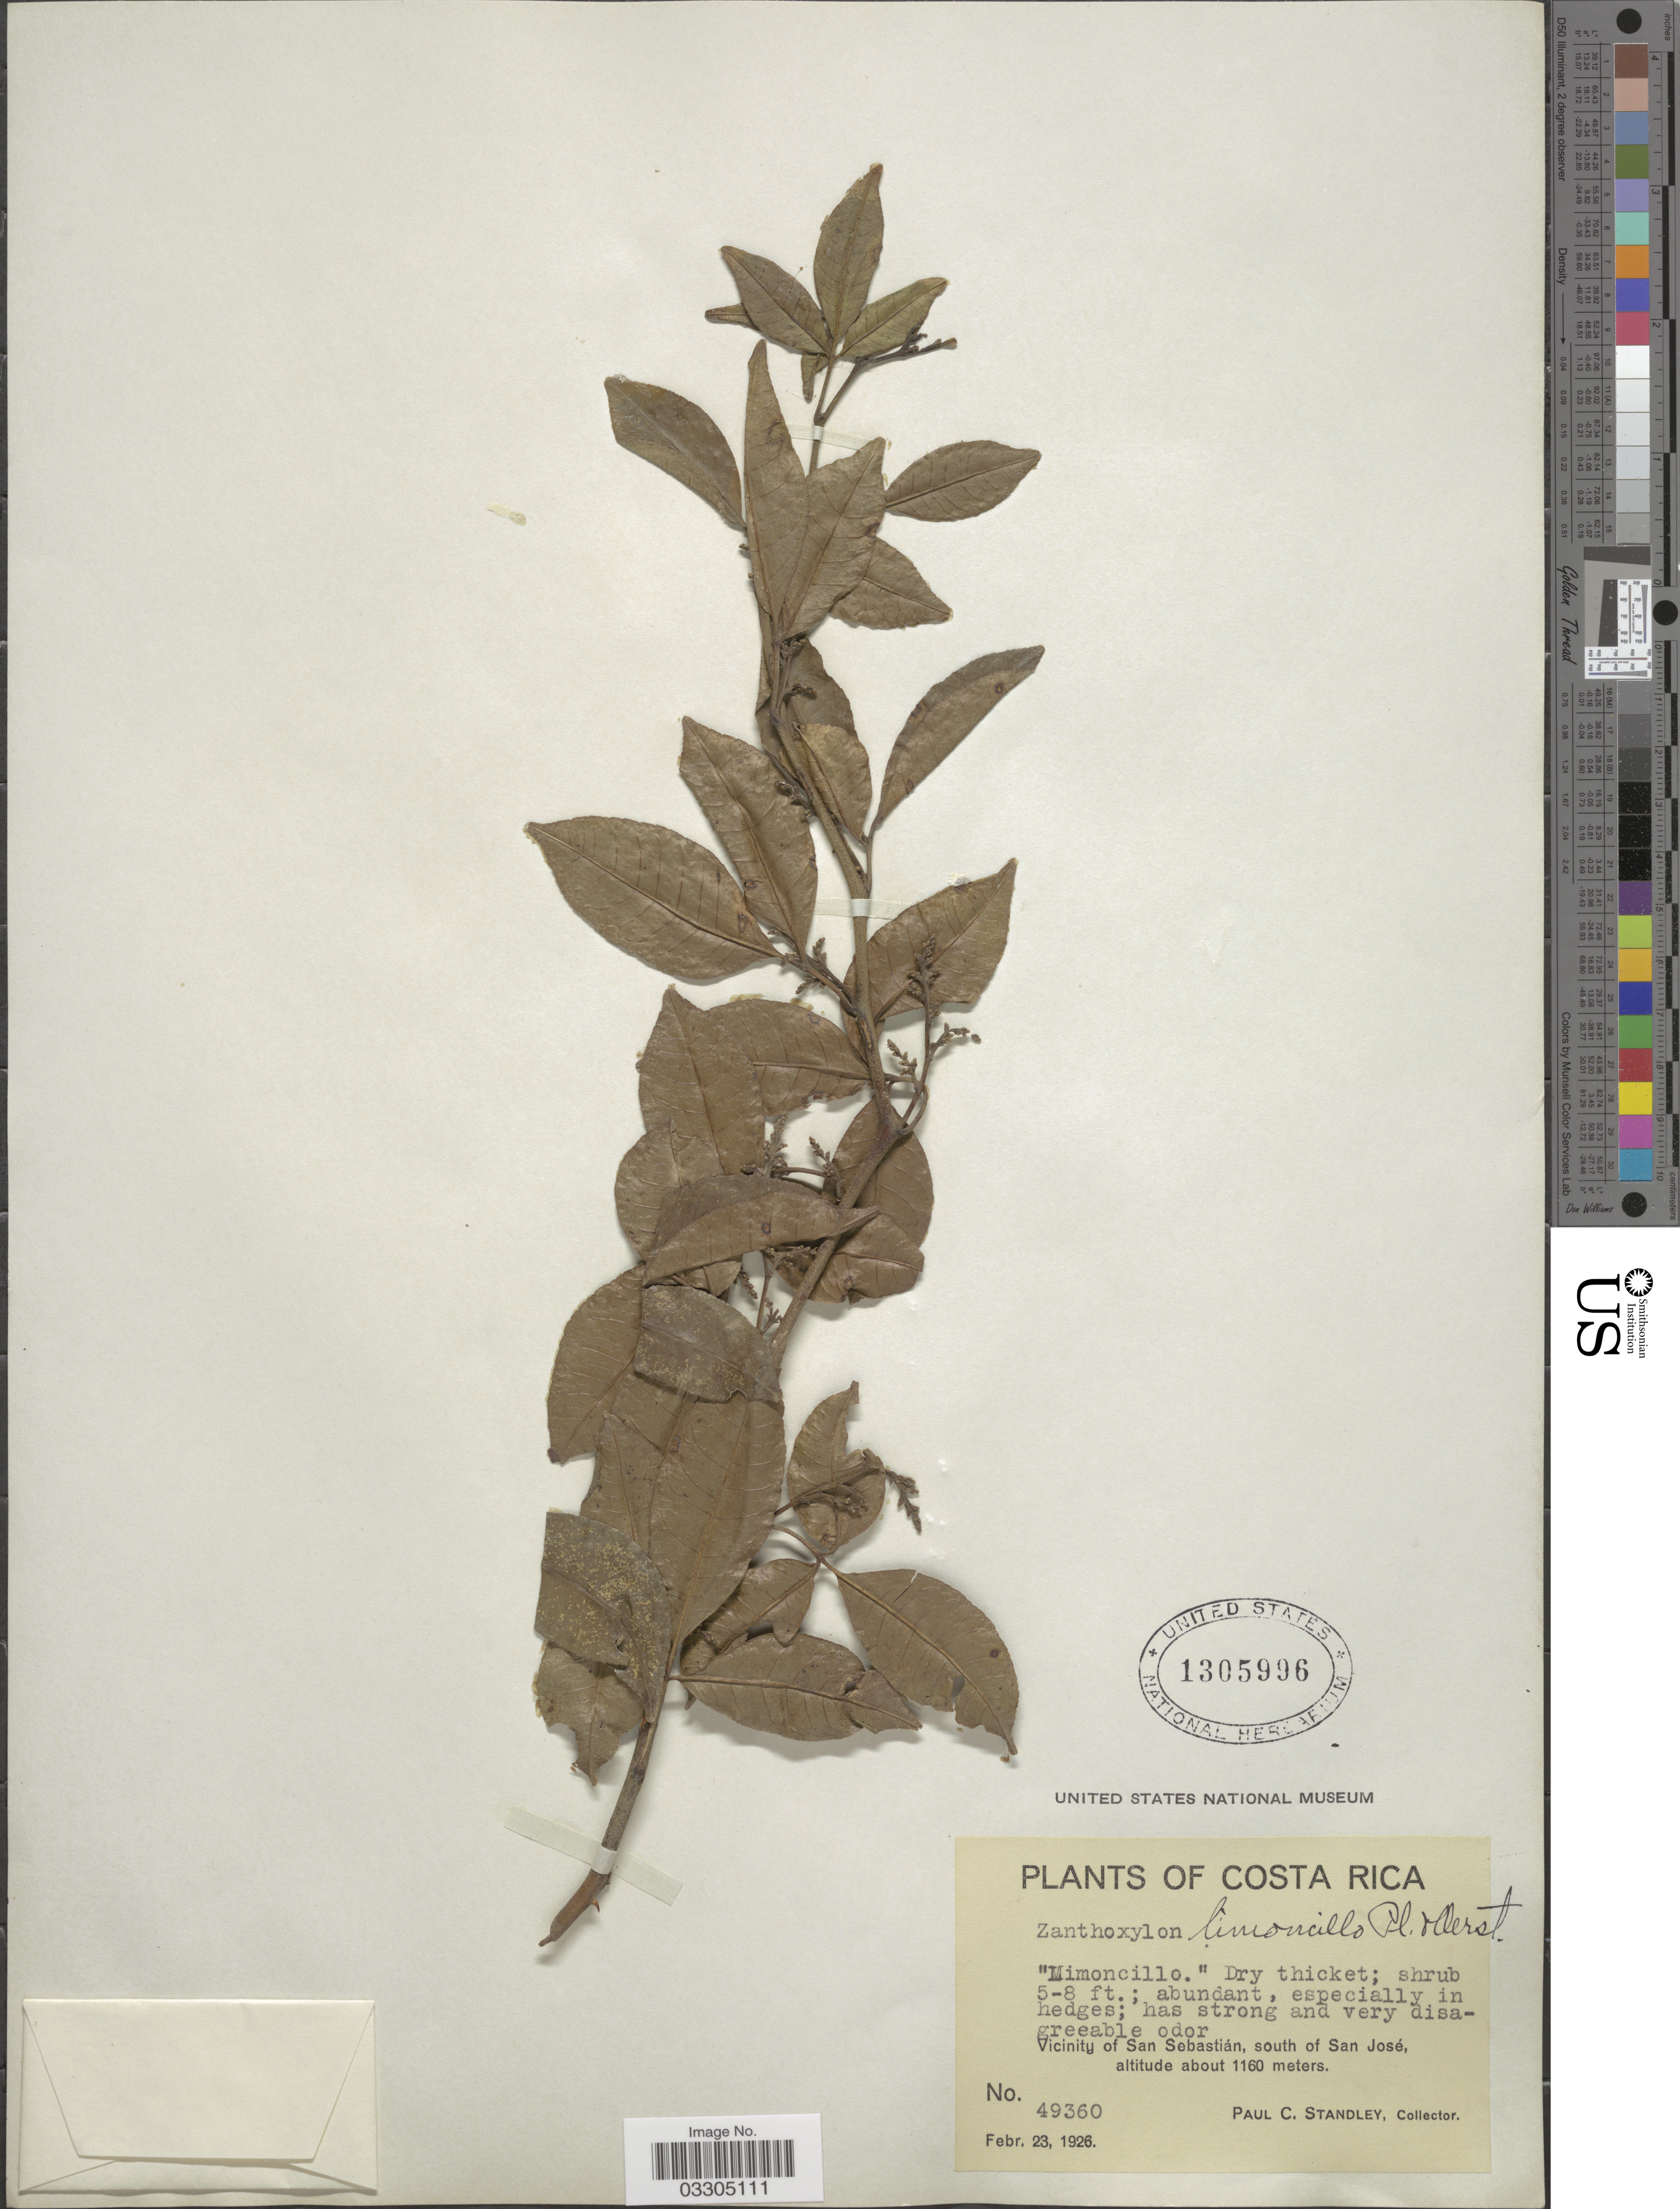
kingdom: Plantae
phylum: Tracheophyta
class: Magnoliopsida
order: Sapindales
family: Rutaceae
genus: Zanthoxylum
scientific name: Zanthoxylum limoncello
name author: Planch. & Oerst.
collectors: P. C. Standley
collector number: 49360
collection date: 1926-02-23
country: Costa Rica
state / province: San José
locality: Vicinity of San Sebastián, south of San José.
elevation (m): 1160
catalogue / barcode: US 1305996